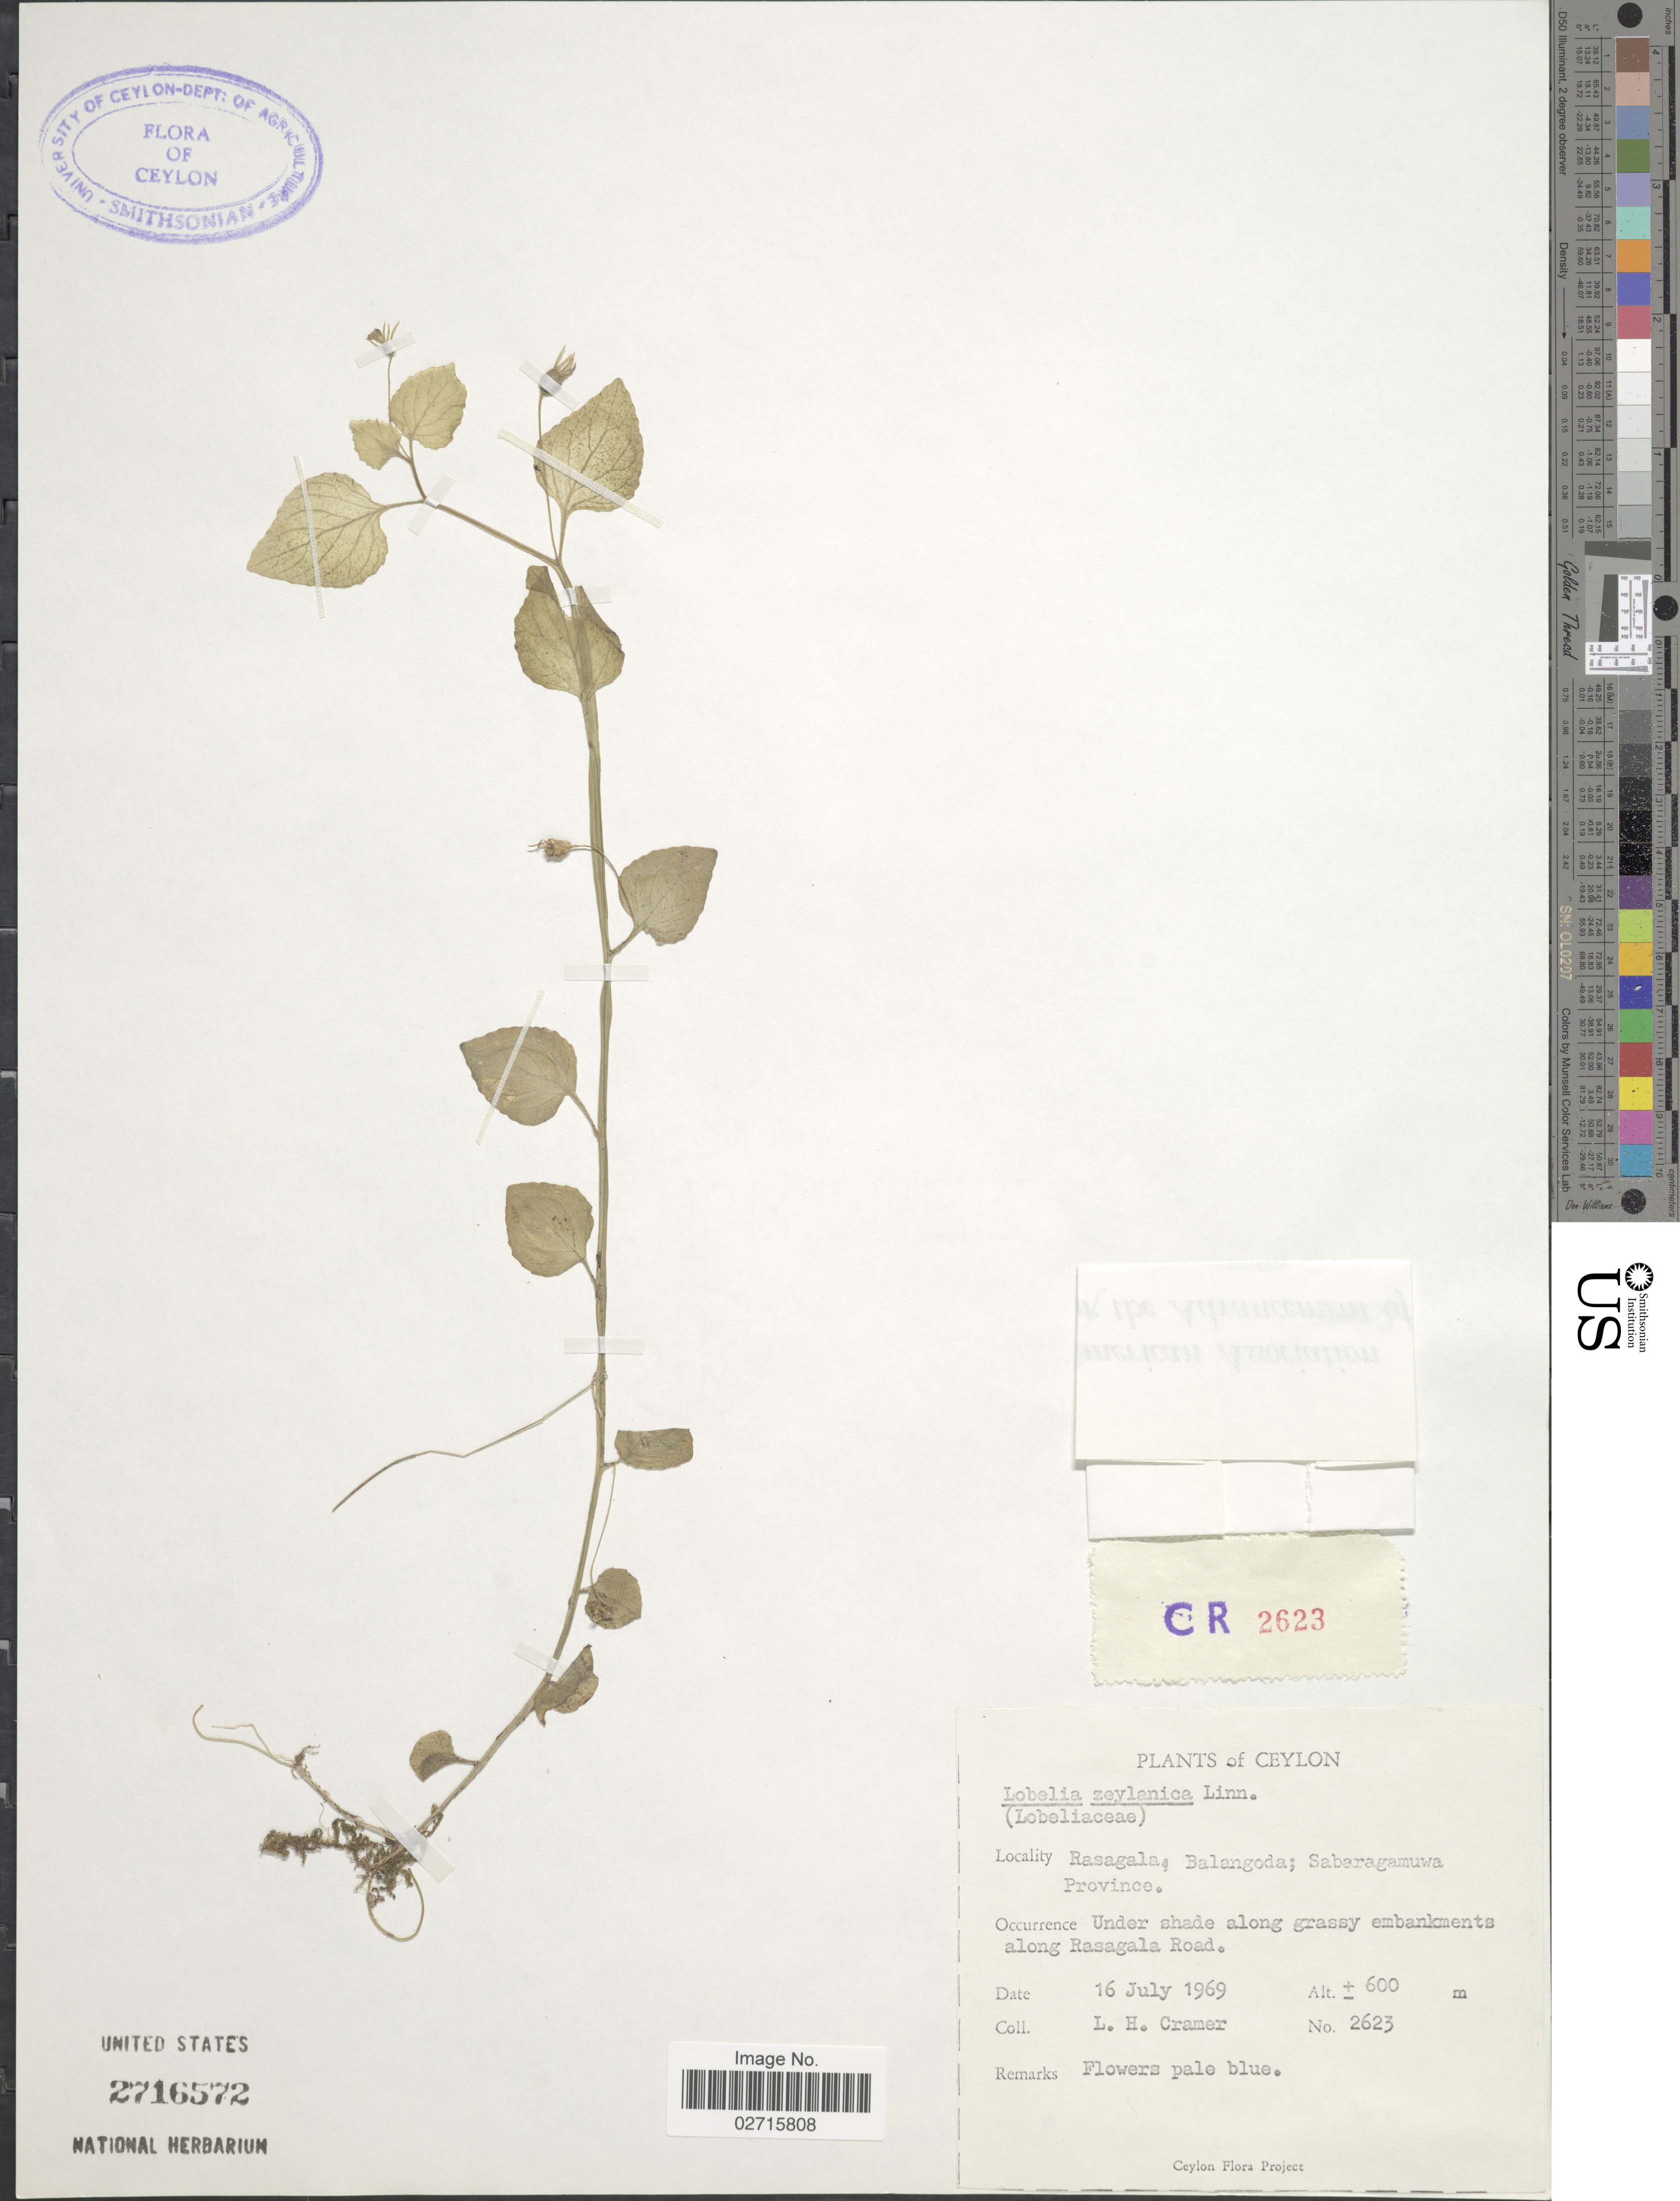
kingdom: Plantae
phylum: Tracheophyta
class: Magnoliopsida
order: Asterales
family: Campanulaceae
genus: Lobelia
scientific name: Lobelia succulenta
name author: Blume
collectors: L. H. Cramer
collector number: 2623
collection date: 1969-07-16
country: Sri Lanka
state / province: Sabaragamuwa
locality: Ceylon. Rasagala, Balangoda; Sabaragamuwa Province. Under shade along grassy embankments along Rasagala Road.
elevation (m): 600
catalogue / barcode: US 2716572